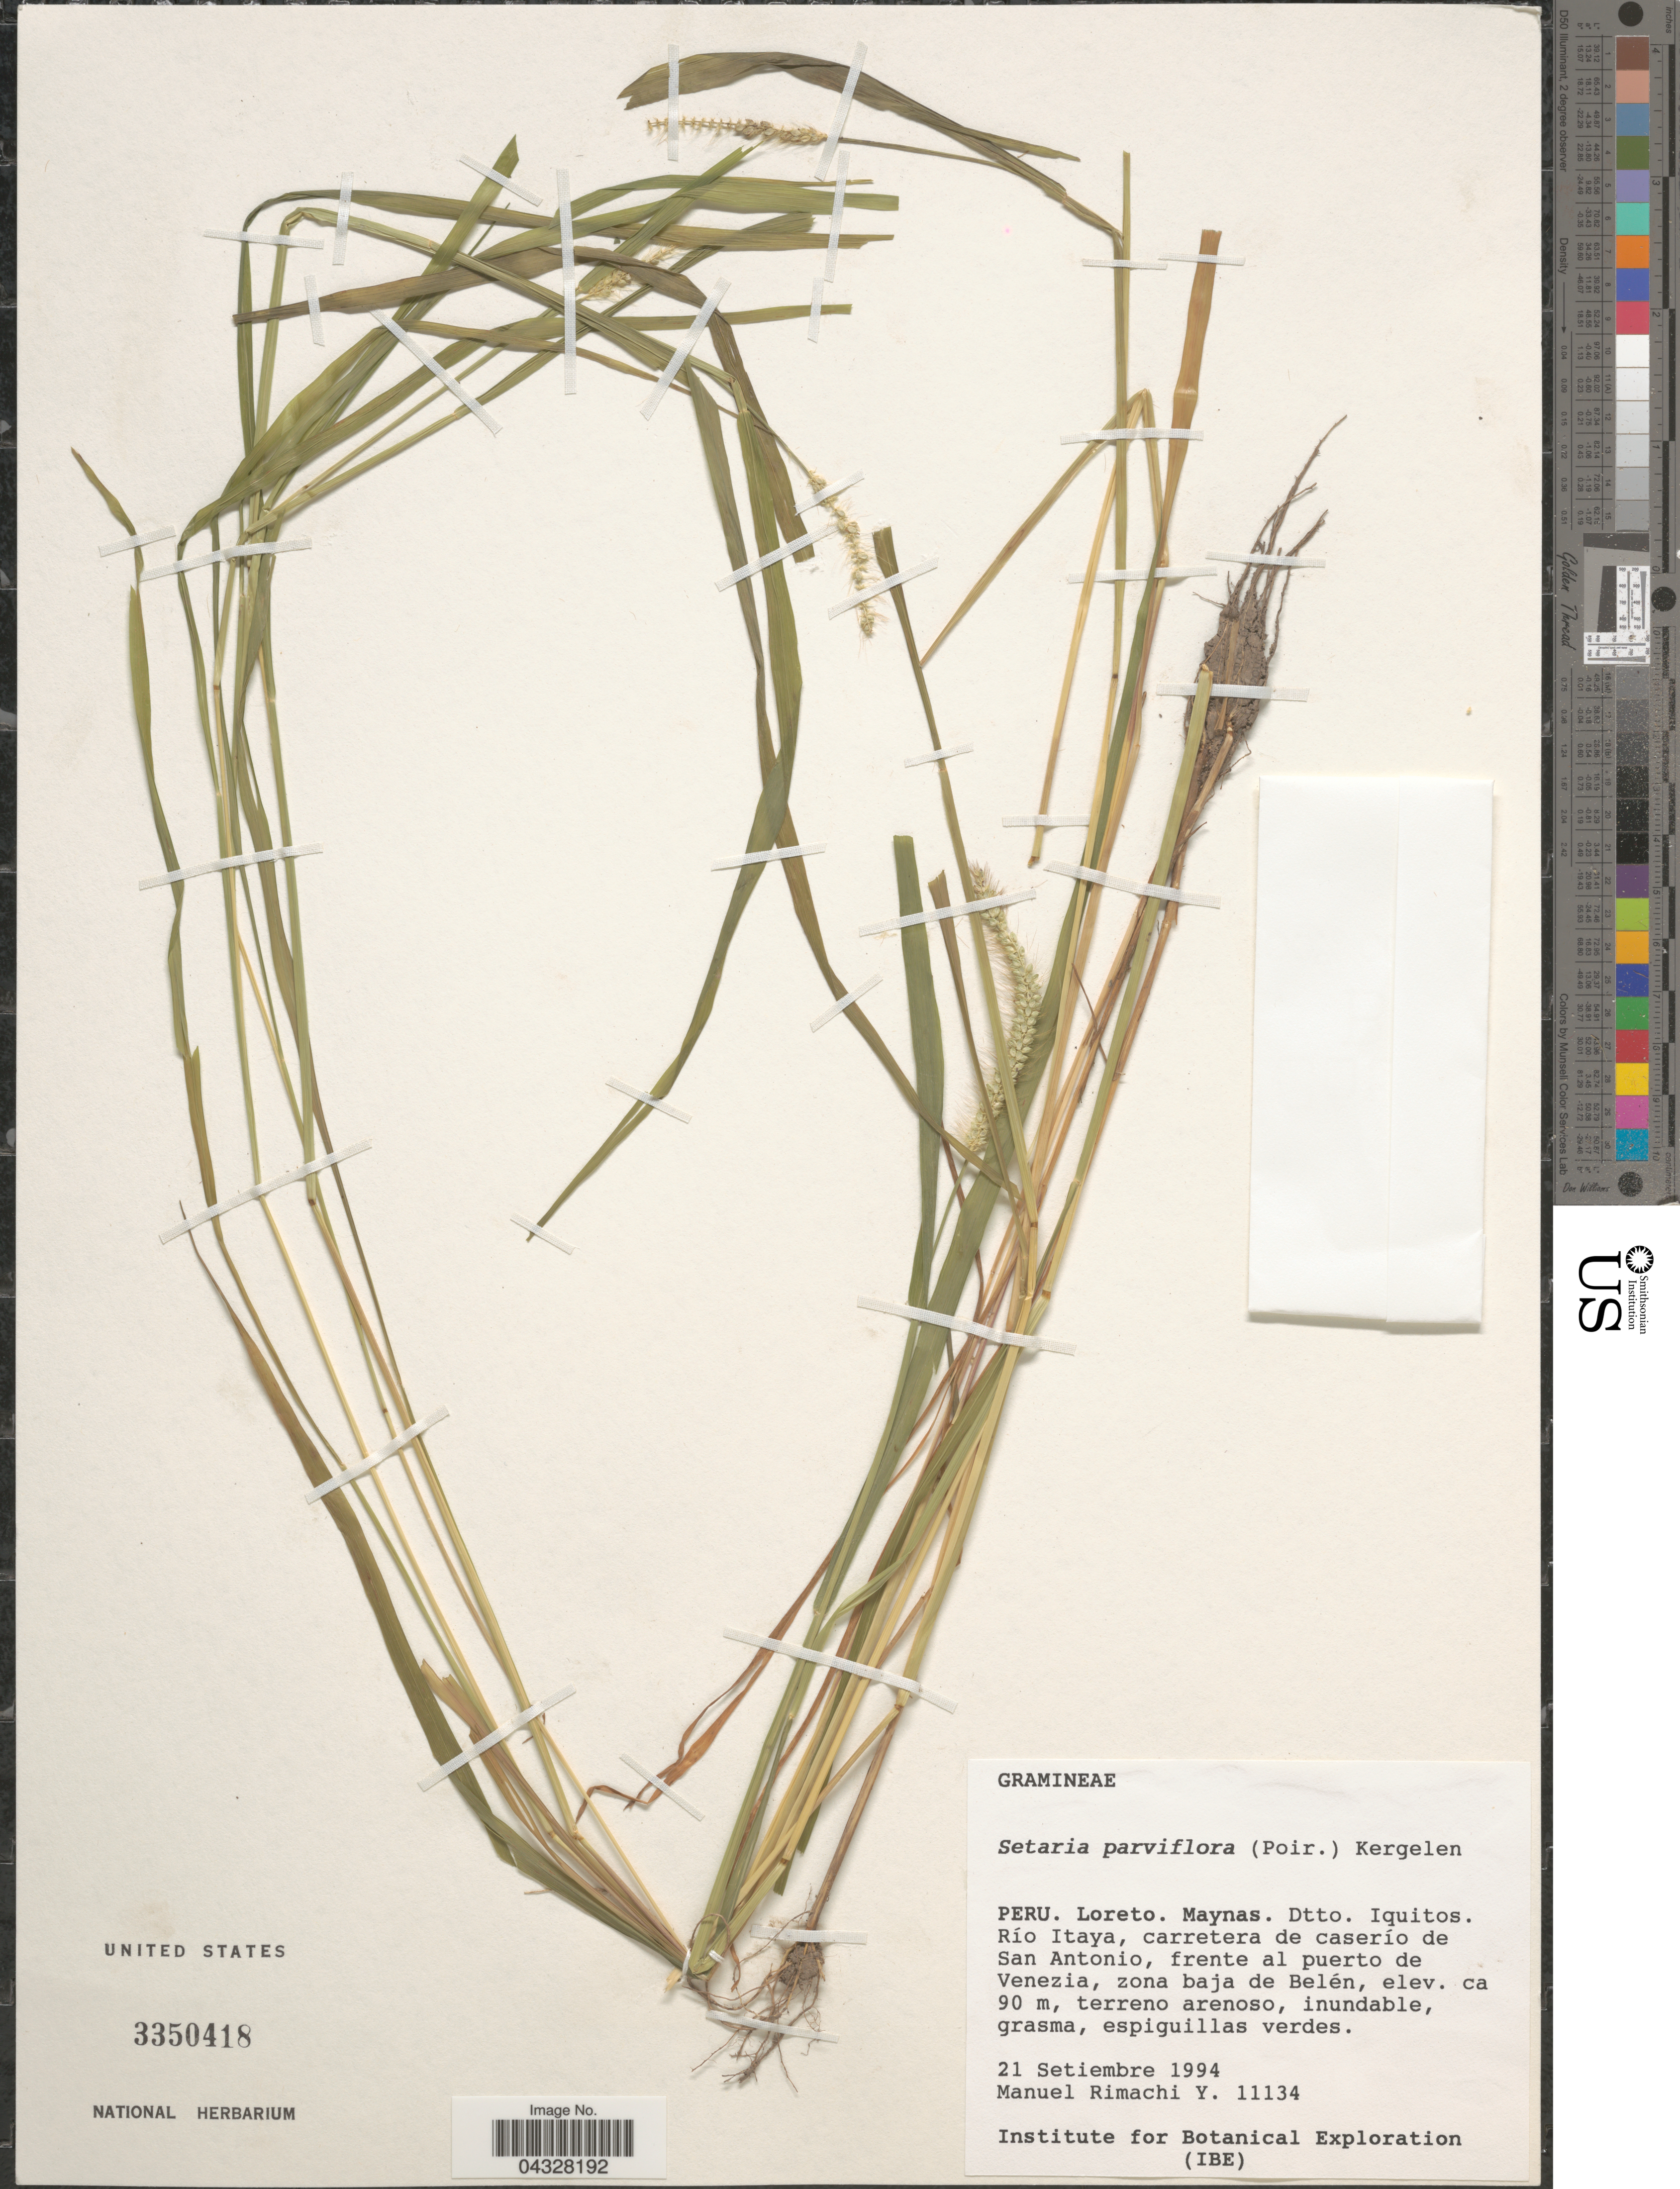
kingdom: Plantae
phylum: Tracheophyta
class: Liliopsida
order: Poales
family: Poaceae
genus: Setaria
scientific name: Setaria parviflora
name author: (Poir.) Kerguélen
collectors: M. Rimachi Y.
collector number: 11134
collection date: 1994-09-21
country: Australia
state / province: Queensland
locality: Maynas. Dtto. Iquitos. Río Itaya, carretera de caserío de San Antonio, frente al puerto de Venezia, zona baja de Belén. Institute for Botanical Exploration (IBE).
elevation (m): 90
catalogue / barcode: US 3350418